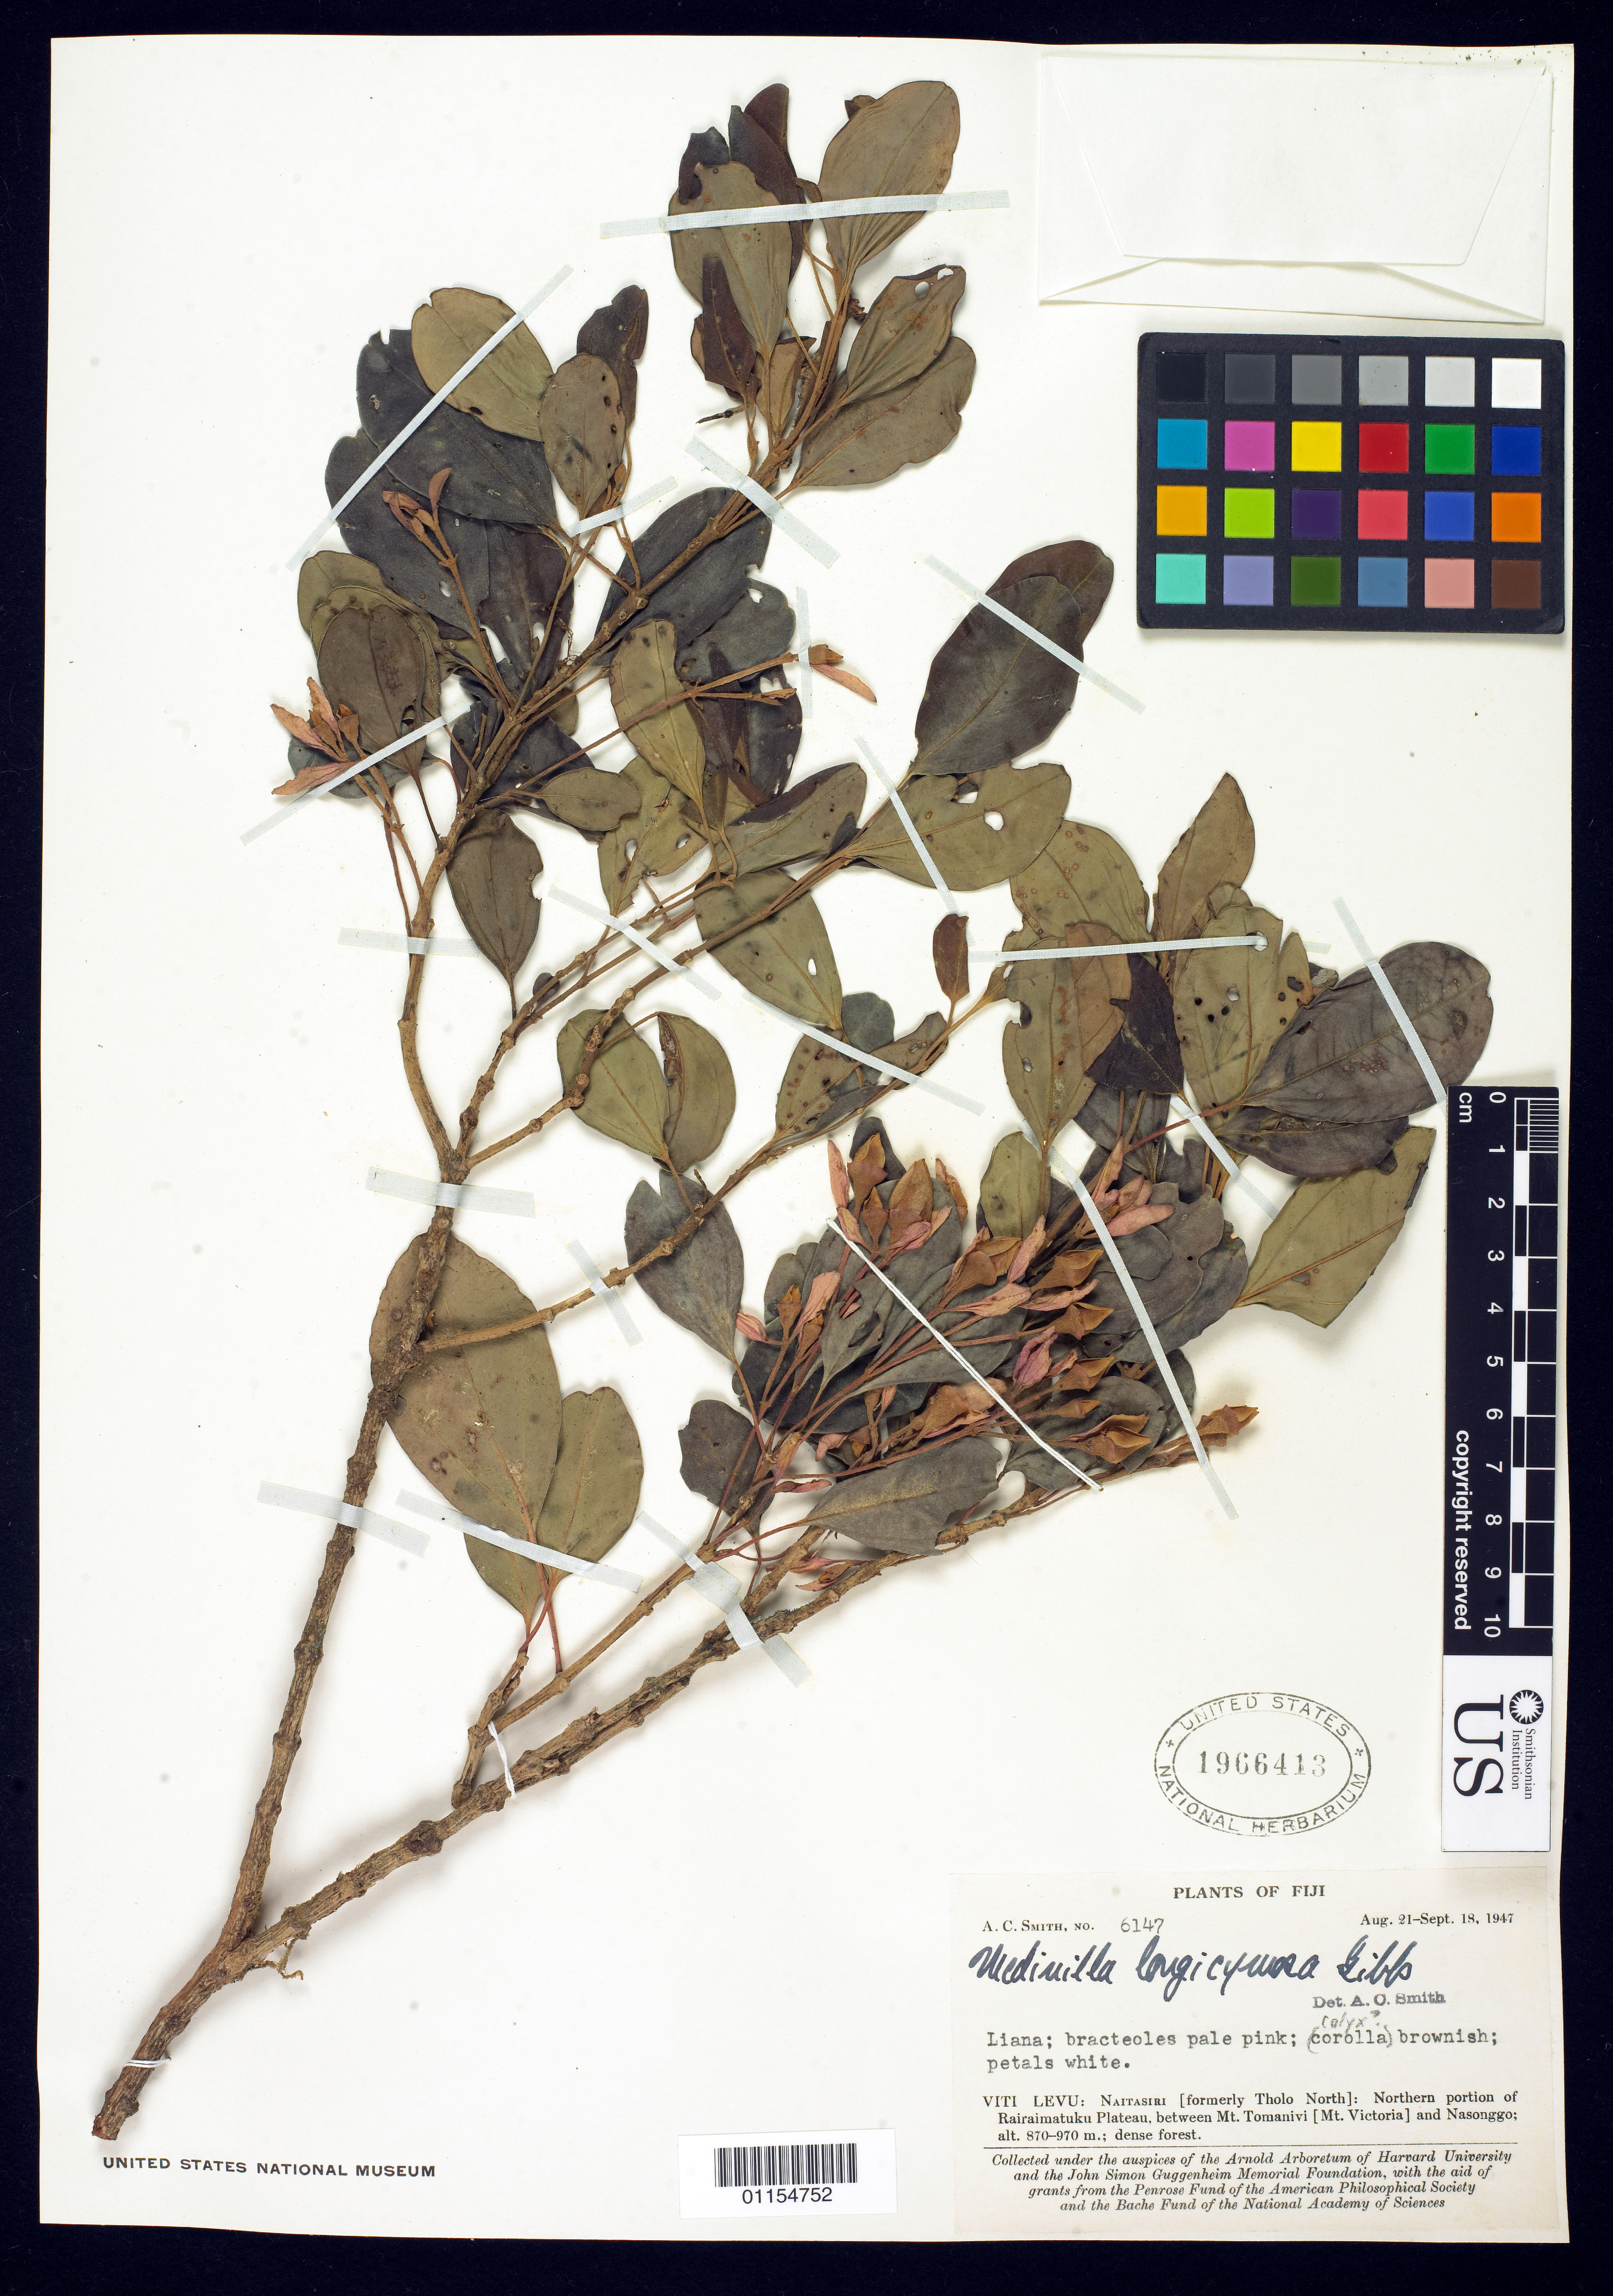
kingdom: Plantae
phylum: Tracheophyta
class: Magnoliopsida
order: Myrtales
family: Melastomataceae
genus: Medinilla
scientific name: Medinilla longicymosa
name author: Gibbs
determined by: Smith, A. C.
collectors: A. C. Smith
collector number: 6147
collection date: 1947-08-21/1947-09-18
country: Fiji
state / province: Naitasiri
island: Viti Levu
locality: Northern portion of Rairaimatuku plateau, between Mt. tomanivi (Mt. Victoria) and Nasonggo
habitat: Dense forest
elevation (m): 870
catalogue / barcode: US 1966413